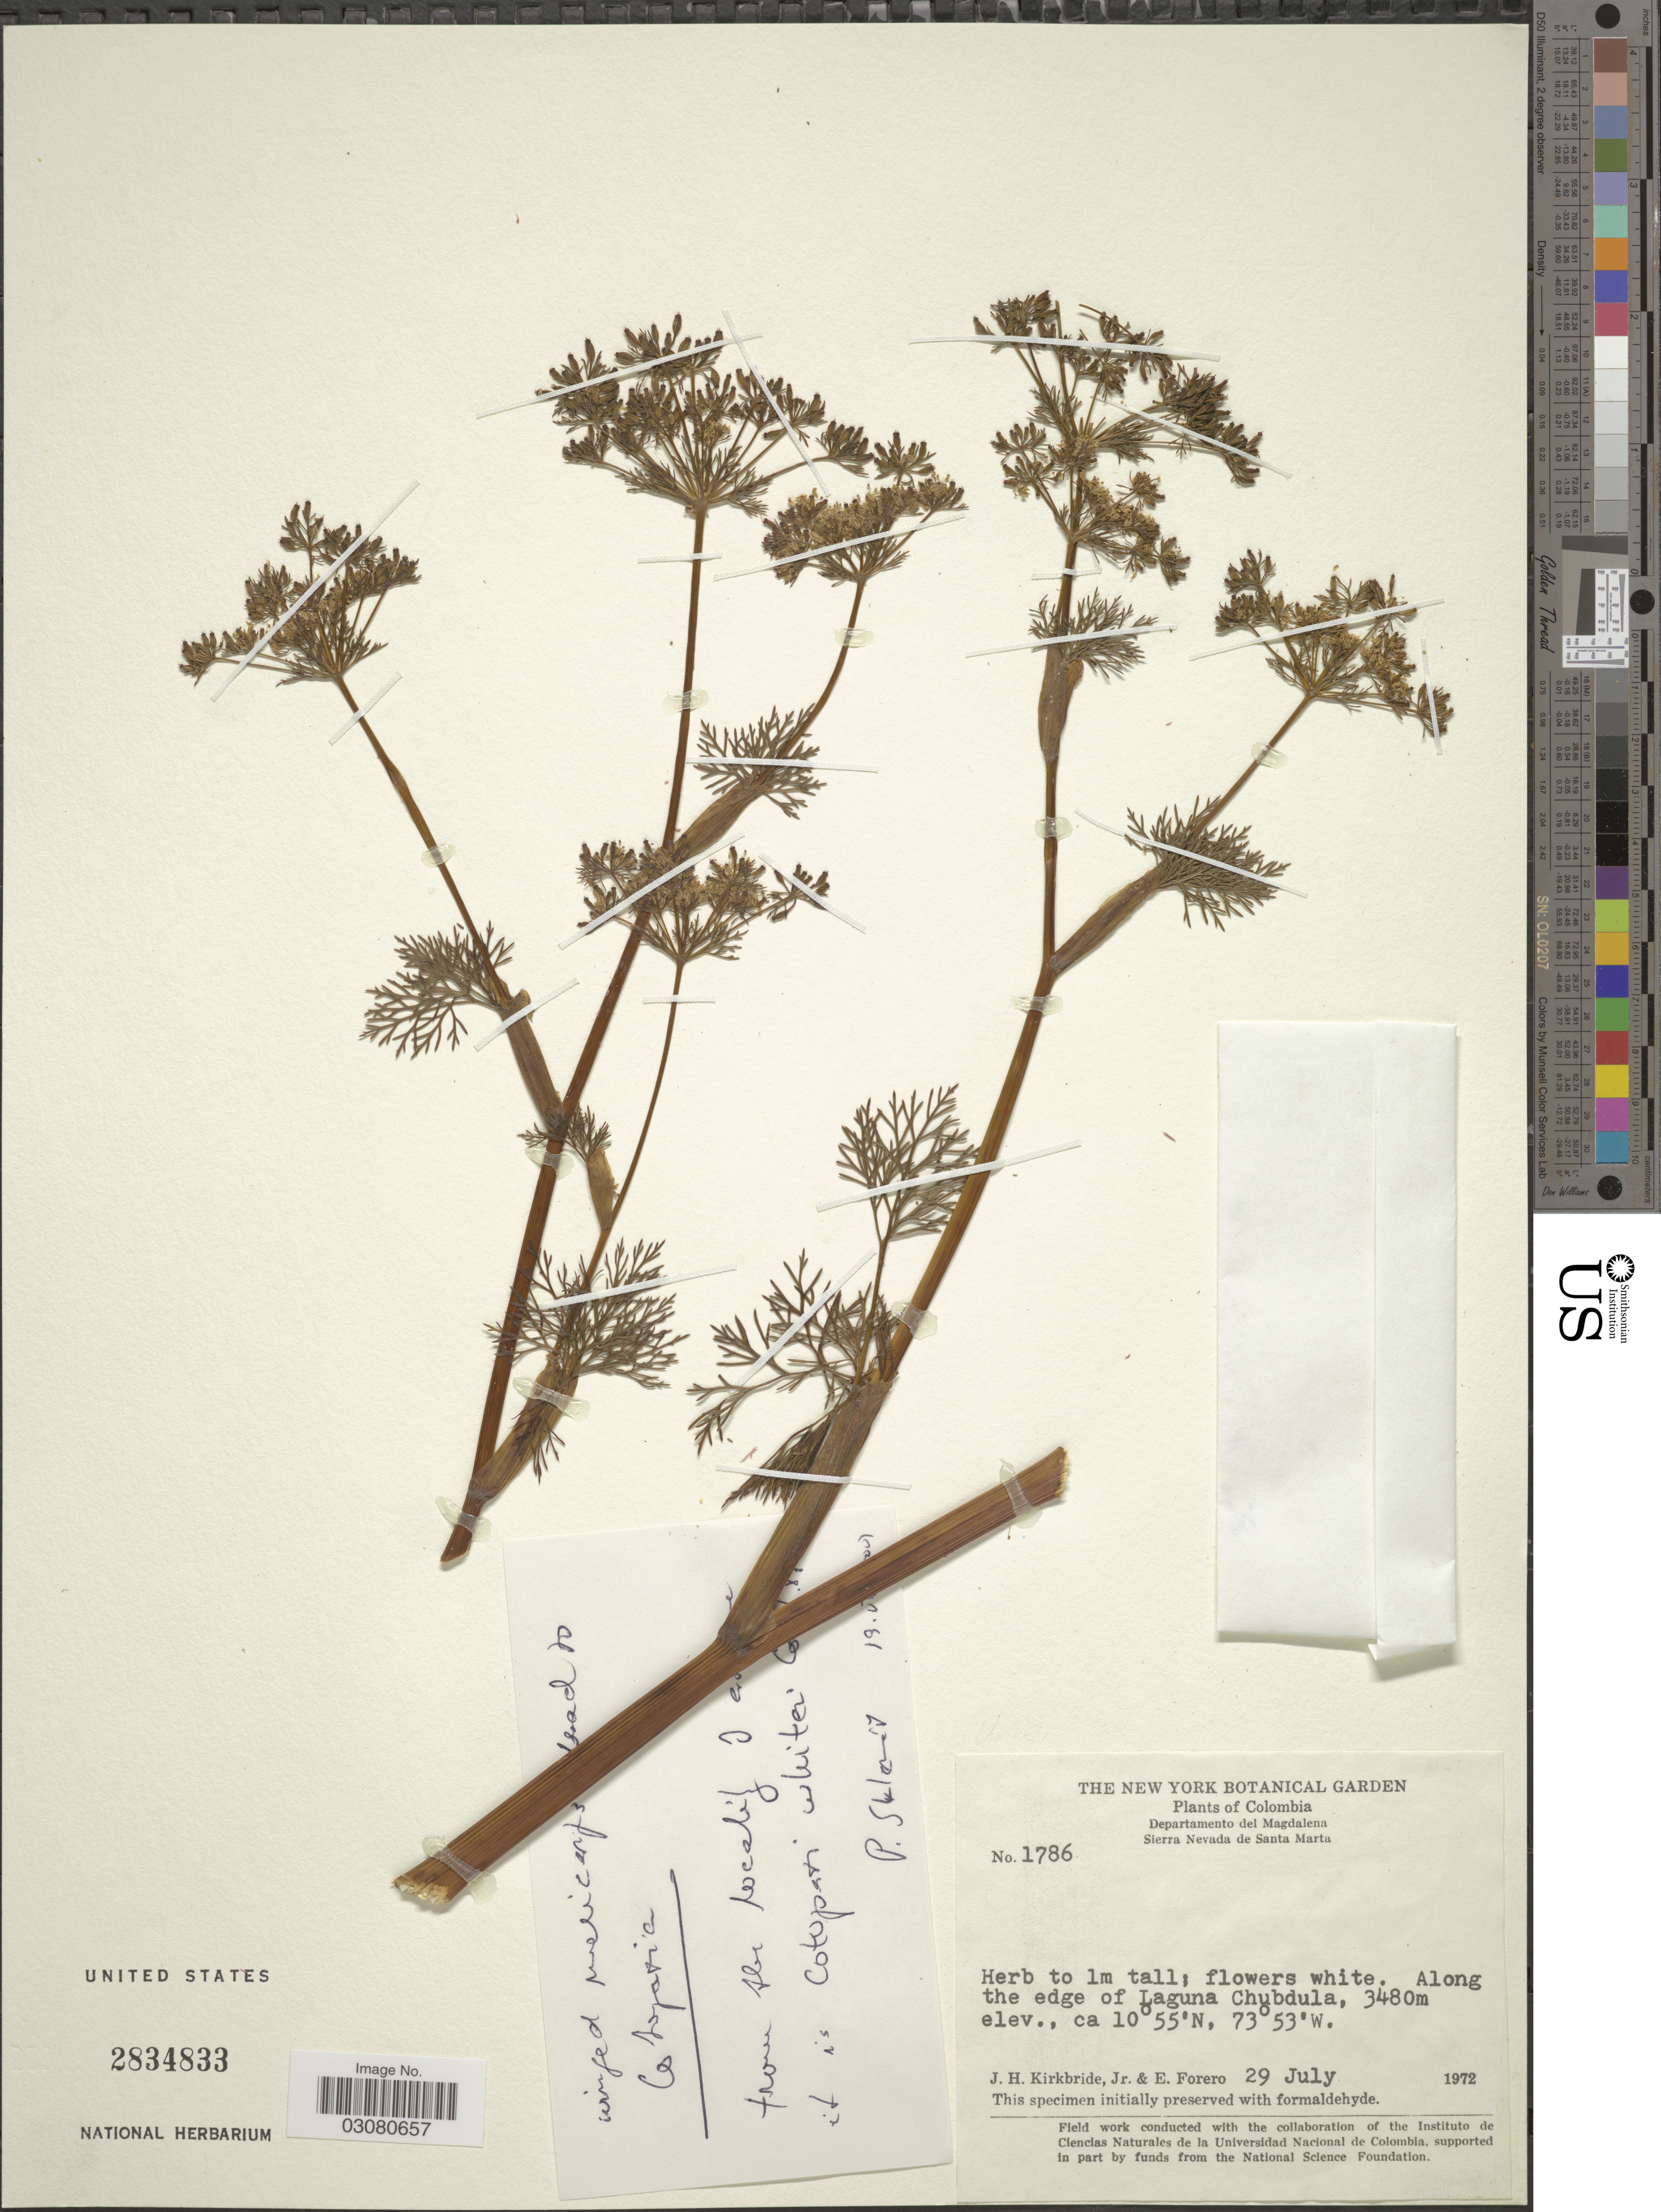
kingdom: Plantae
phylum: Tracheophyta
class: Magnoliopsida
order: Apiales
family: Apiaceae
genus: Cotopaxia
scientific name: Cotopaxia sp.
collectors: J. H. Kirkbride & E. Forero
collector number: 1786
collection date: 1972-07-29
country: Colombia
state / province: Magdalena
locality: Departamento del Magdalena. Sierra Nevada de Santa Marta. Along the edge of Lagun Chubdula.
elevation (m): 3480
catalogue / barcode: US 2834833